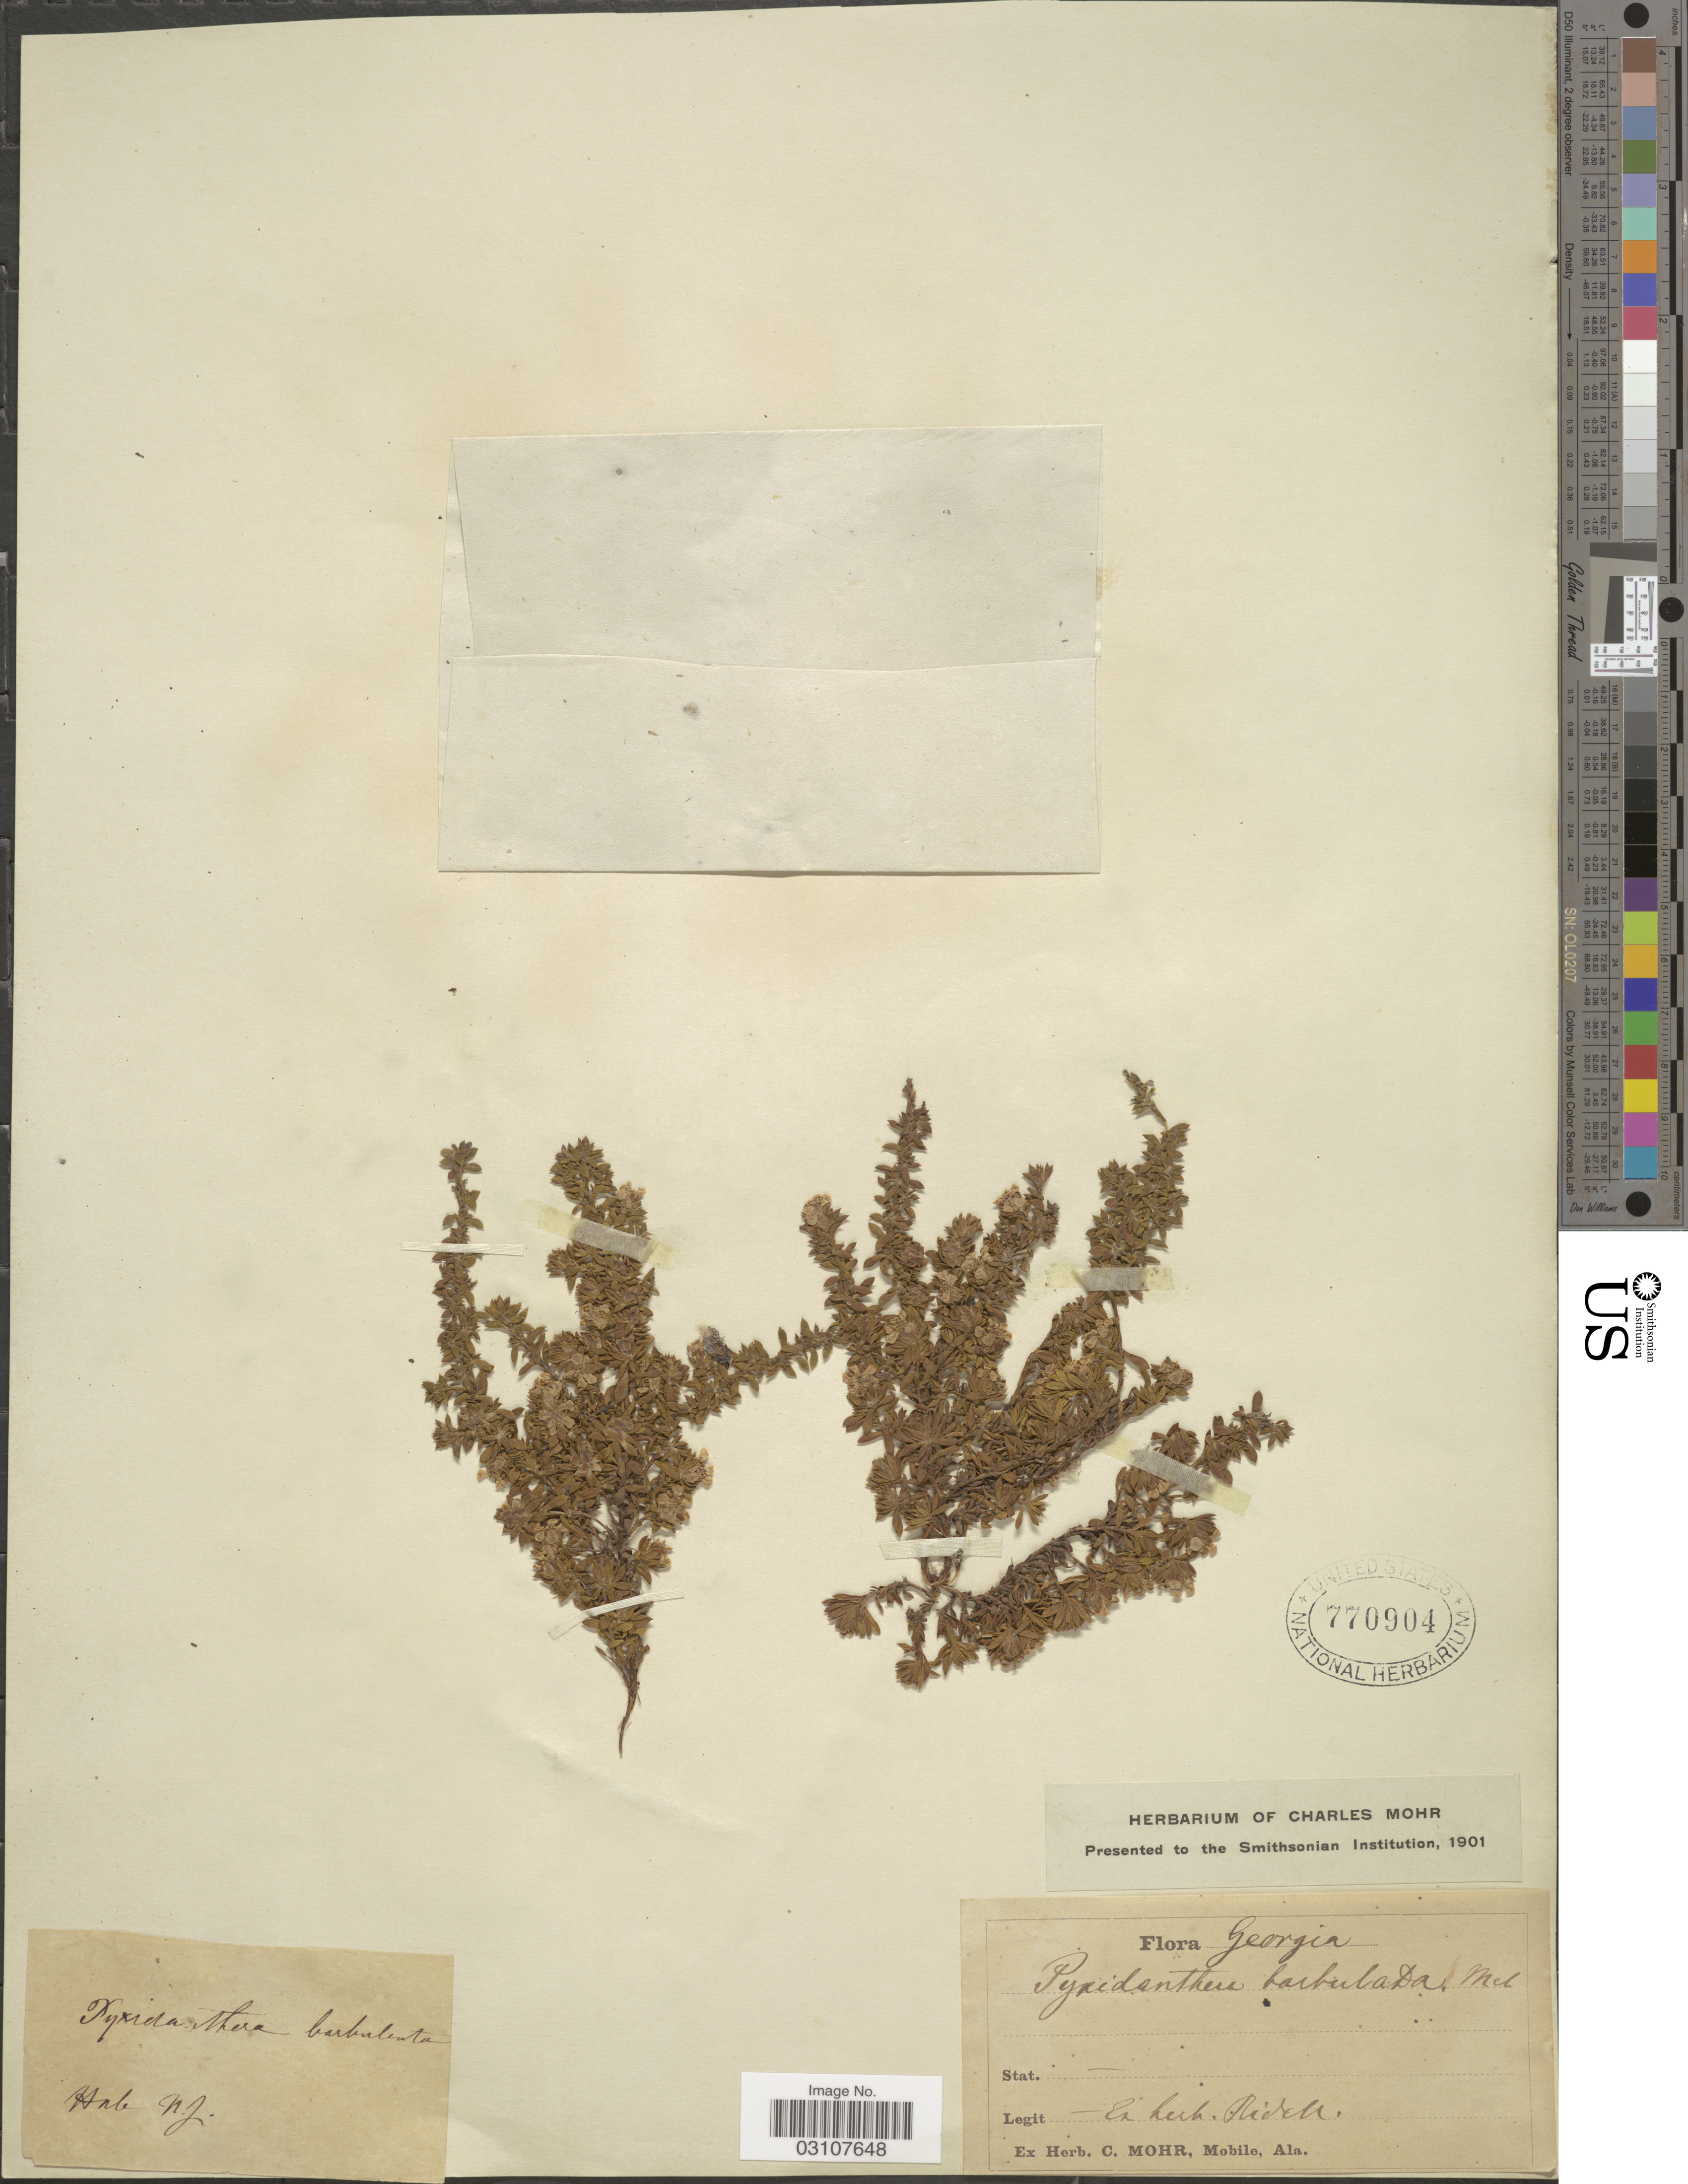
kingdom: Plantae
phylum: Tracheophyta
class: Magnoliopsida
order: Ericales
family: Diapensiaceae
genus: Pyxidanthera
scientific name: Pyxidanthera barbulata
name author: Michx.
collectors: Ex herb. Riedele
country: United States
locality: N.J. Georgia.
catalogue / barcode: US 770904